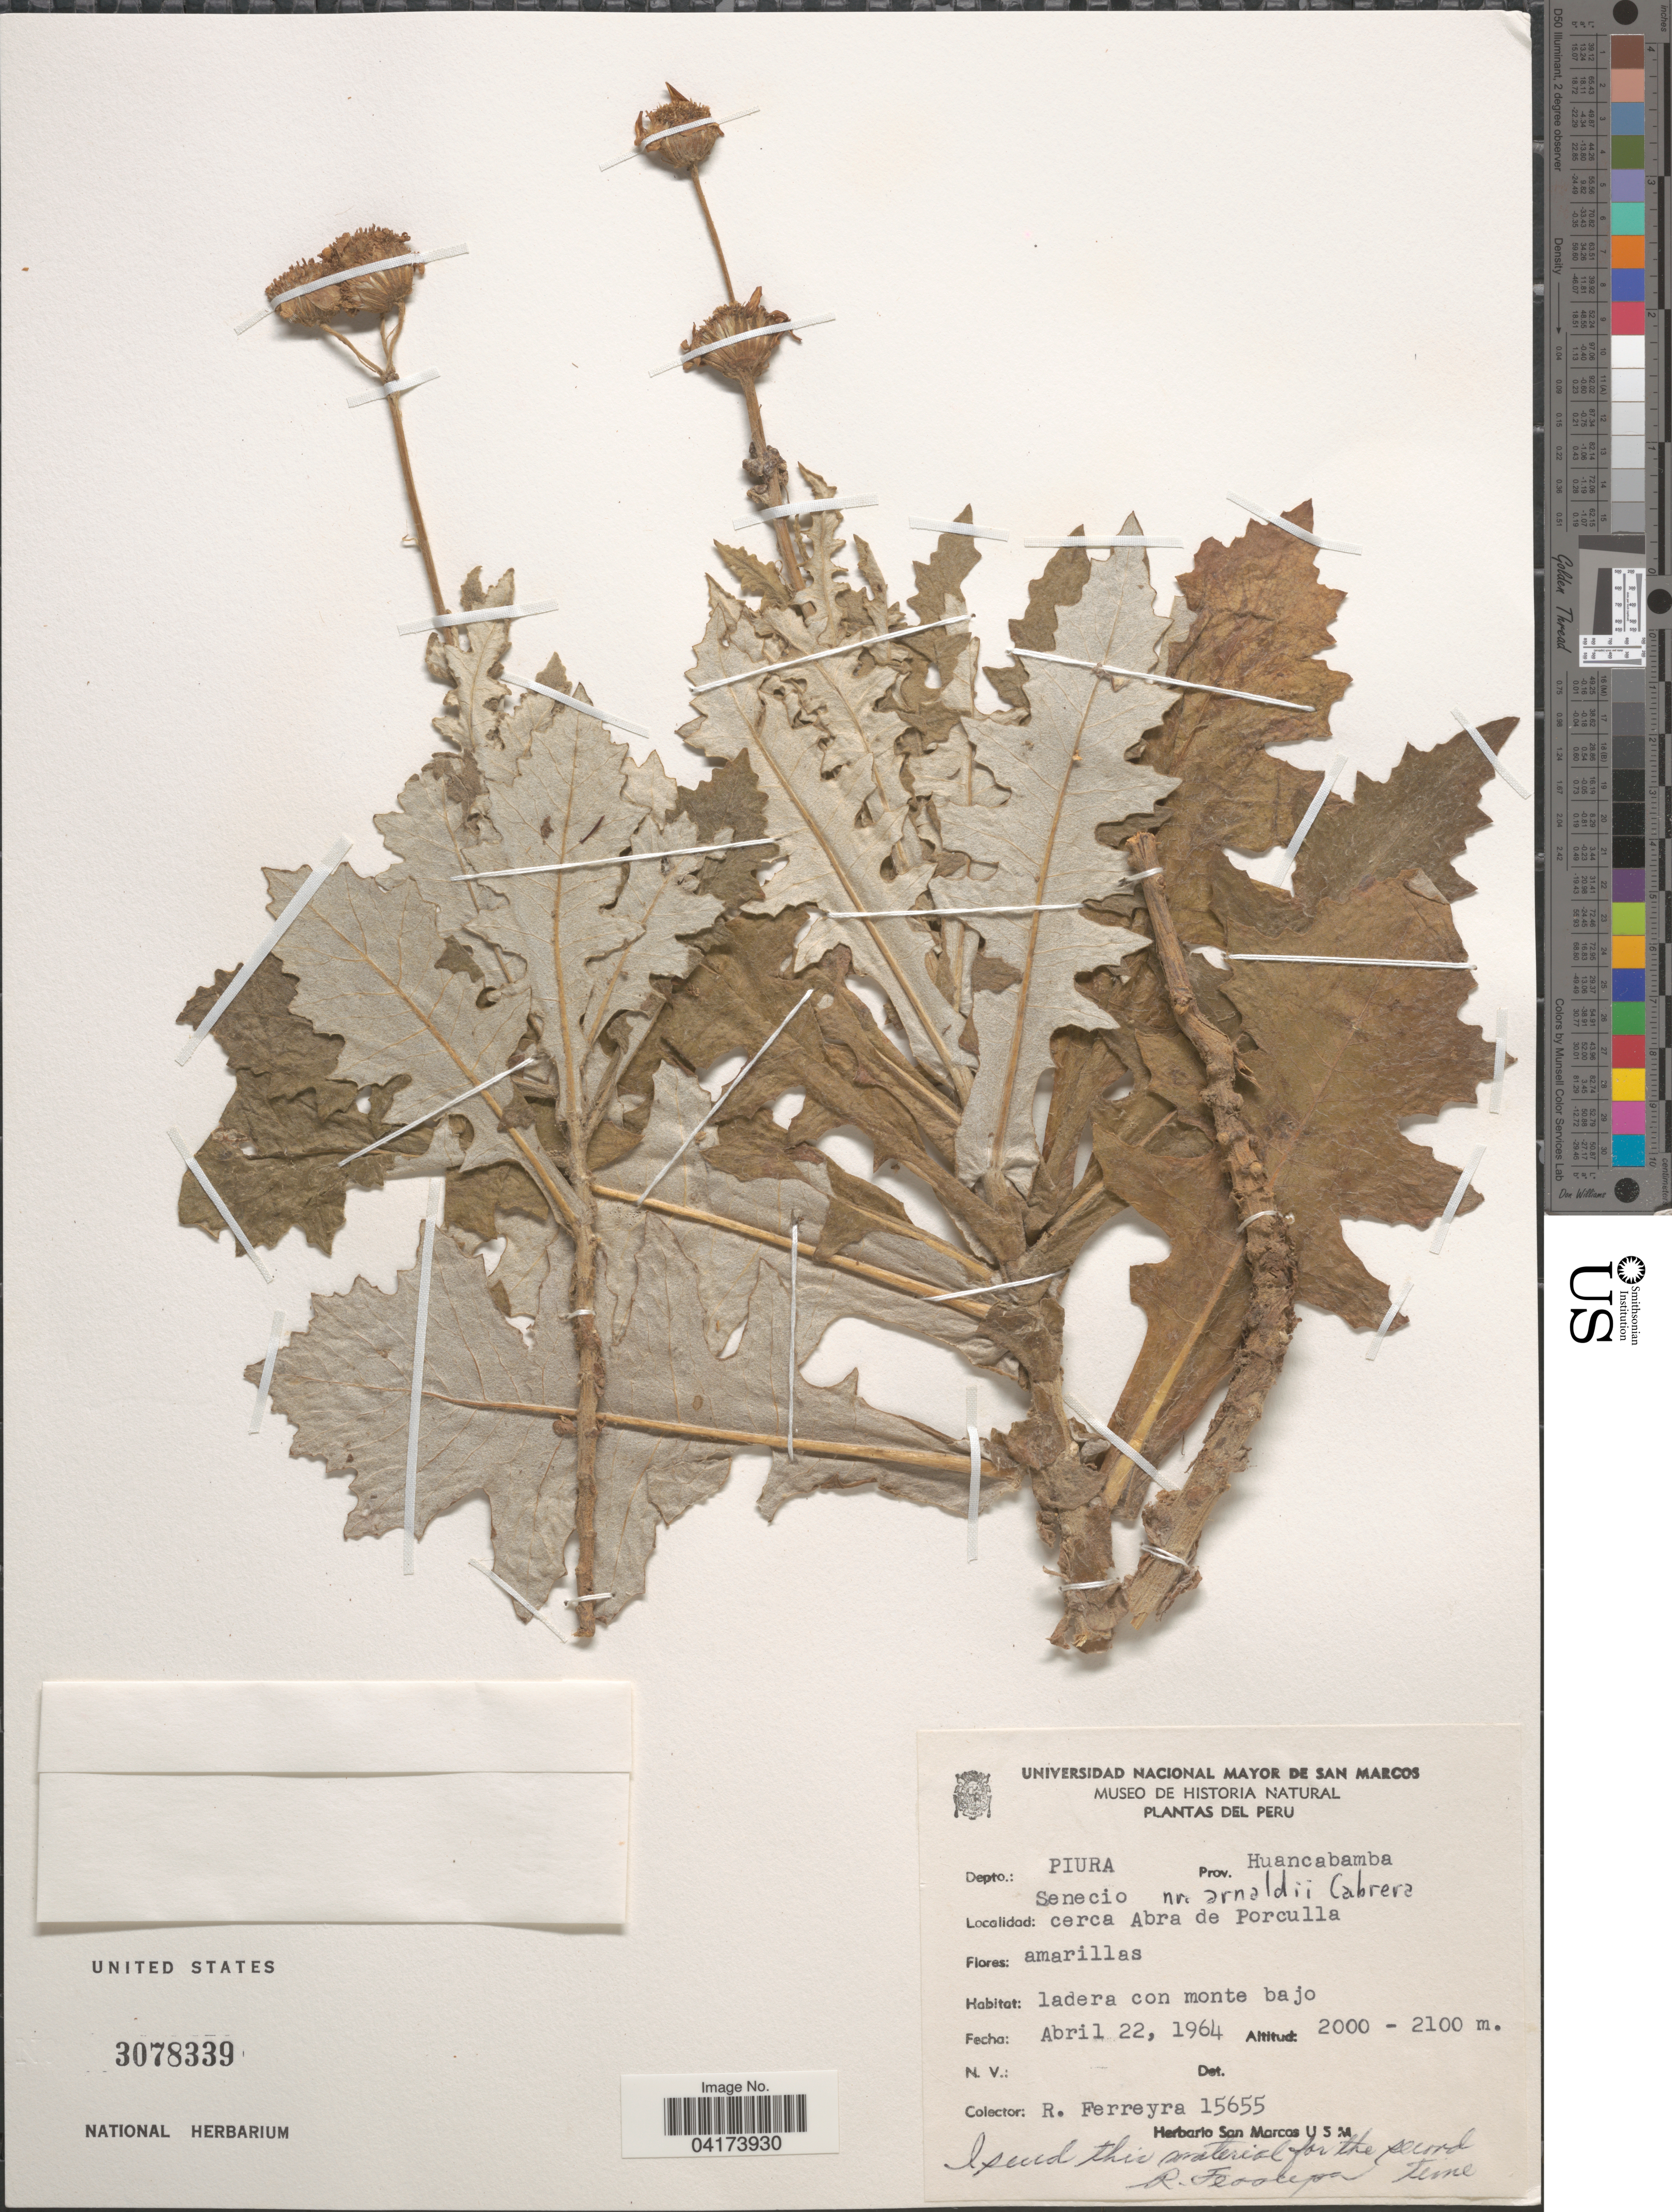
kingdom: Plantae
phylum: Tracheophyta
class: Magnoliopsida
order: Asterales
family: Asteraceae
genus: Senecio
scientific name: Senecio arnaldii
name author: Cabrera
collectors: R. A. Ferreyra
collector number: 15655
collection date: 1964-04-22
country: Peru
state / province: Piura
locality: Depto. Piura. Prov. Huancabamba. Cerca Abra de Porculla.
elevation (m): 2000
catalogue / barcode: US 3078339